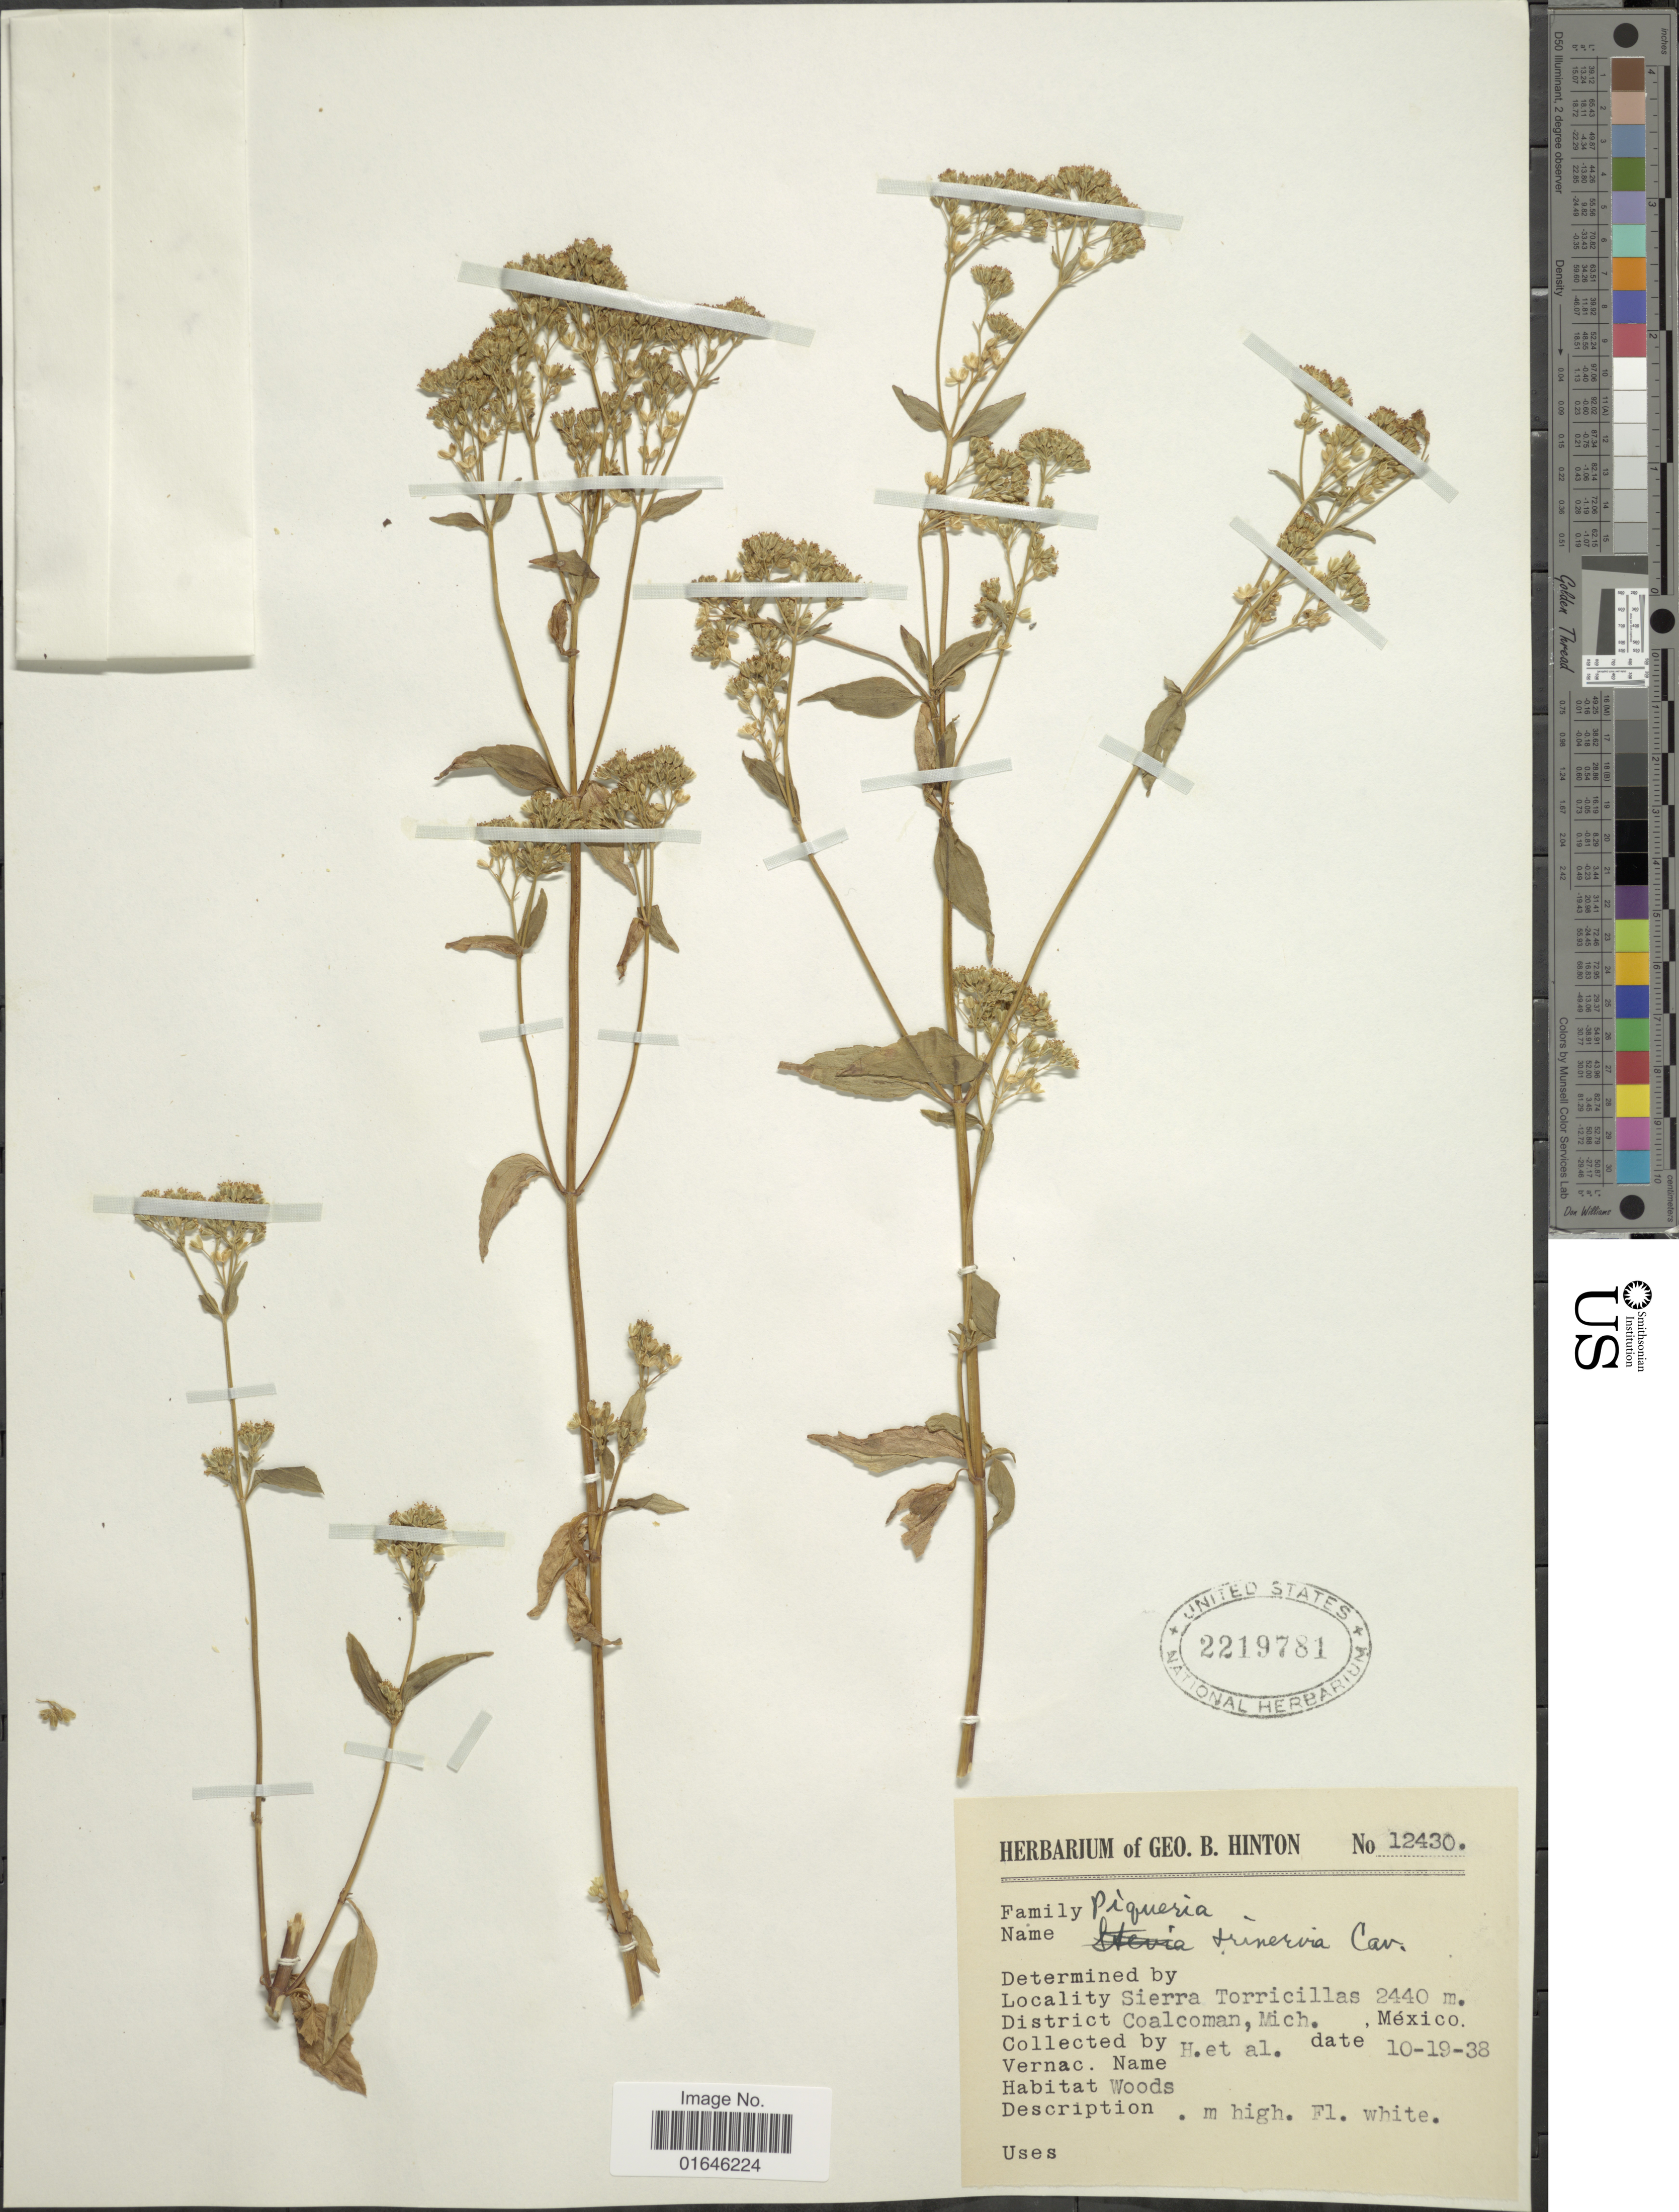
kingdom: Plantae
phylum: Tracheophyta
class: Magnoliopsida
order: Asterales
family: Asteraceae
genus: Piqueria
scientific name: Piqueria trinervia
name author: Cav.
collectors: G. B. Hinton & et al.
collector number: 12430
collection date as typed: Transcribed d/m/y: 19/10/38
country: Mexico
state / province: Michoacán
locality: Torricillas, District Coalcoman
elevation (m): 2440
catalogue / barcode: US 2219781